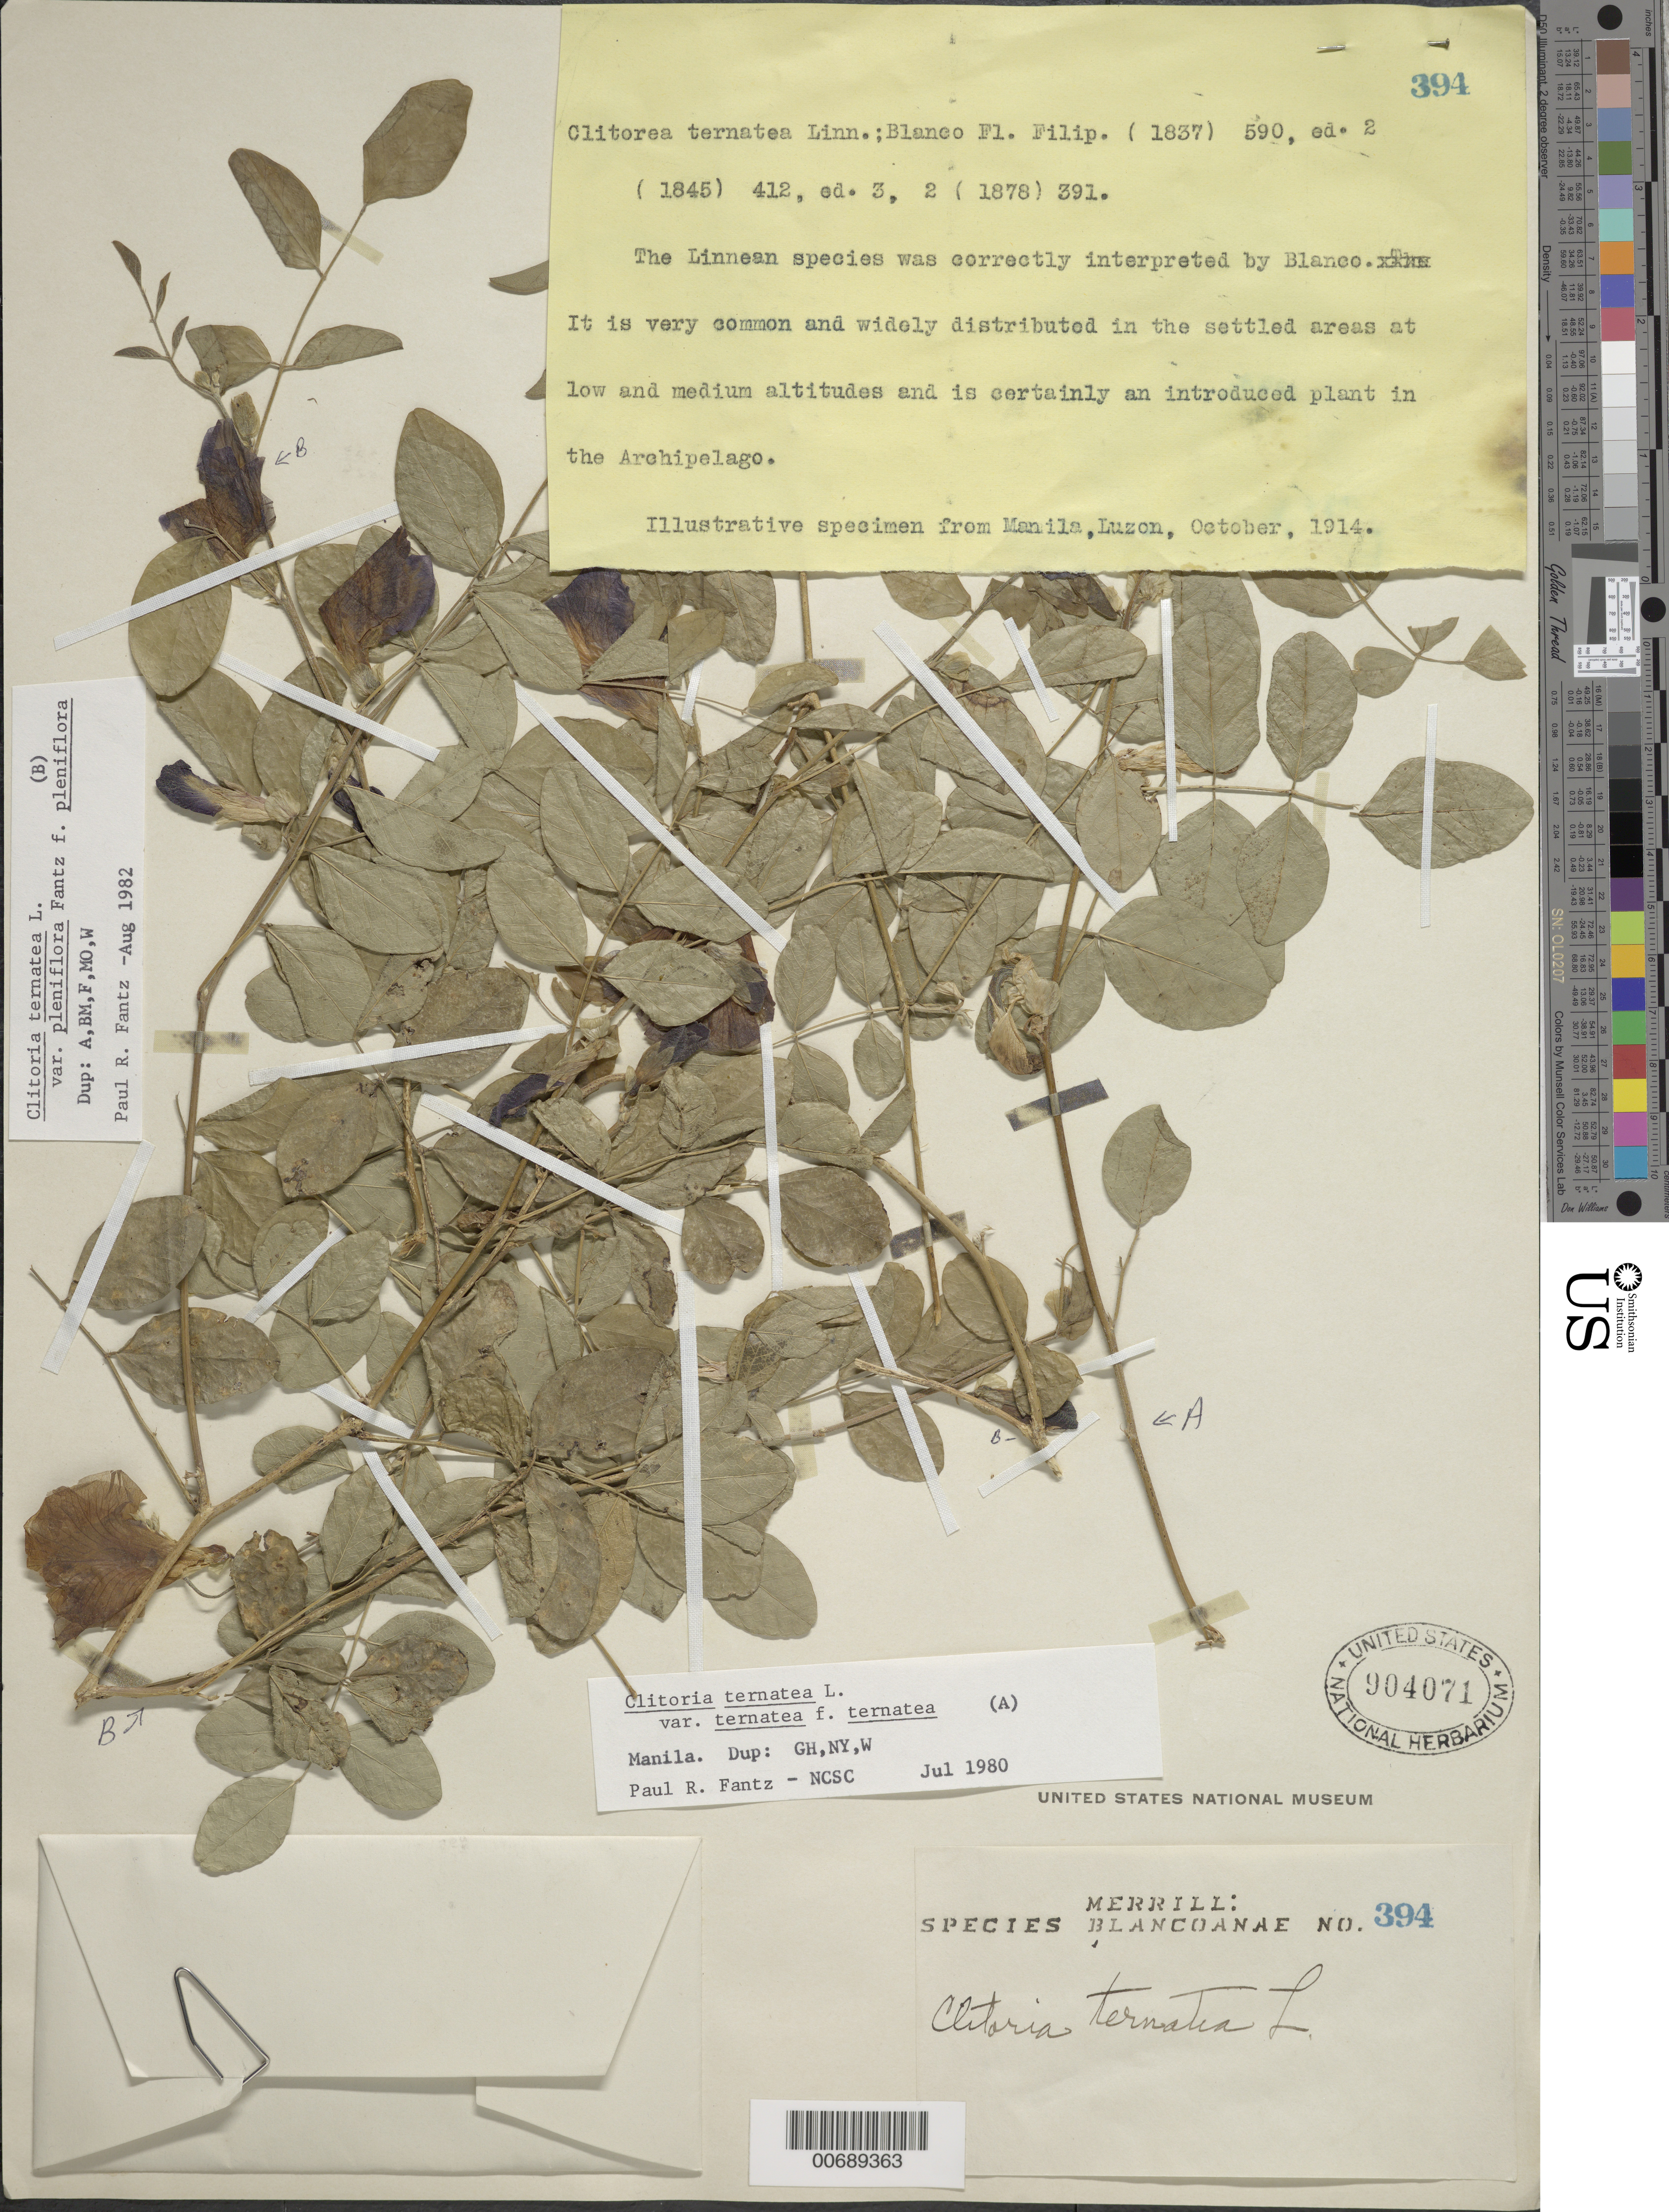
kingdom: Plantae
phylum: Tracheophyta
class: Magnoliopsida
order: Fabales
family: Fabaceae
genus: Clitoria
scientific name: Clitoria ternatea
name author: L.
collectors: E. D. Merrill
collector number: Sp. Blancoan. 0394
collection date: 1914-10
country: Philippines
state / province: National Capital Region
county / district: Manila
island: Luzon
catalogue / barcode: US 904071